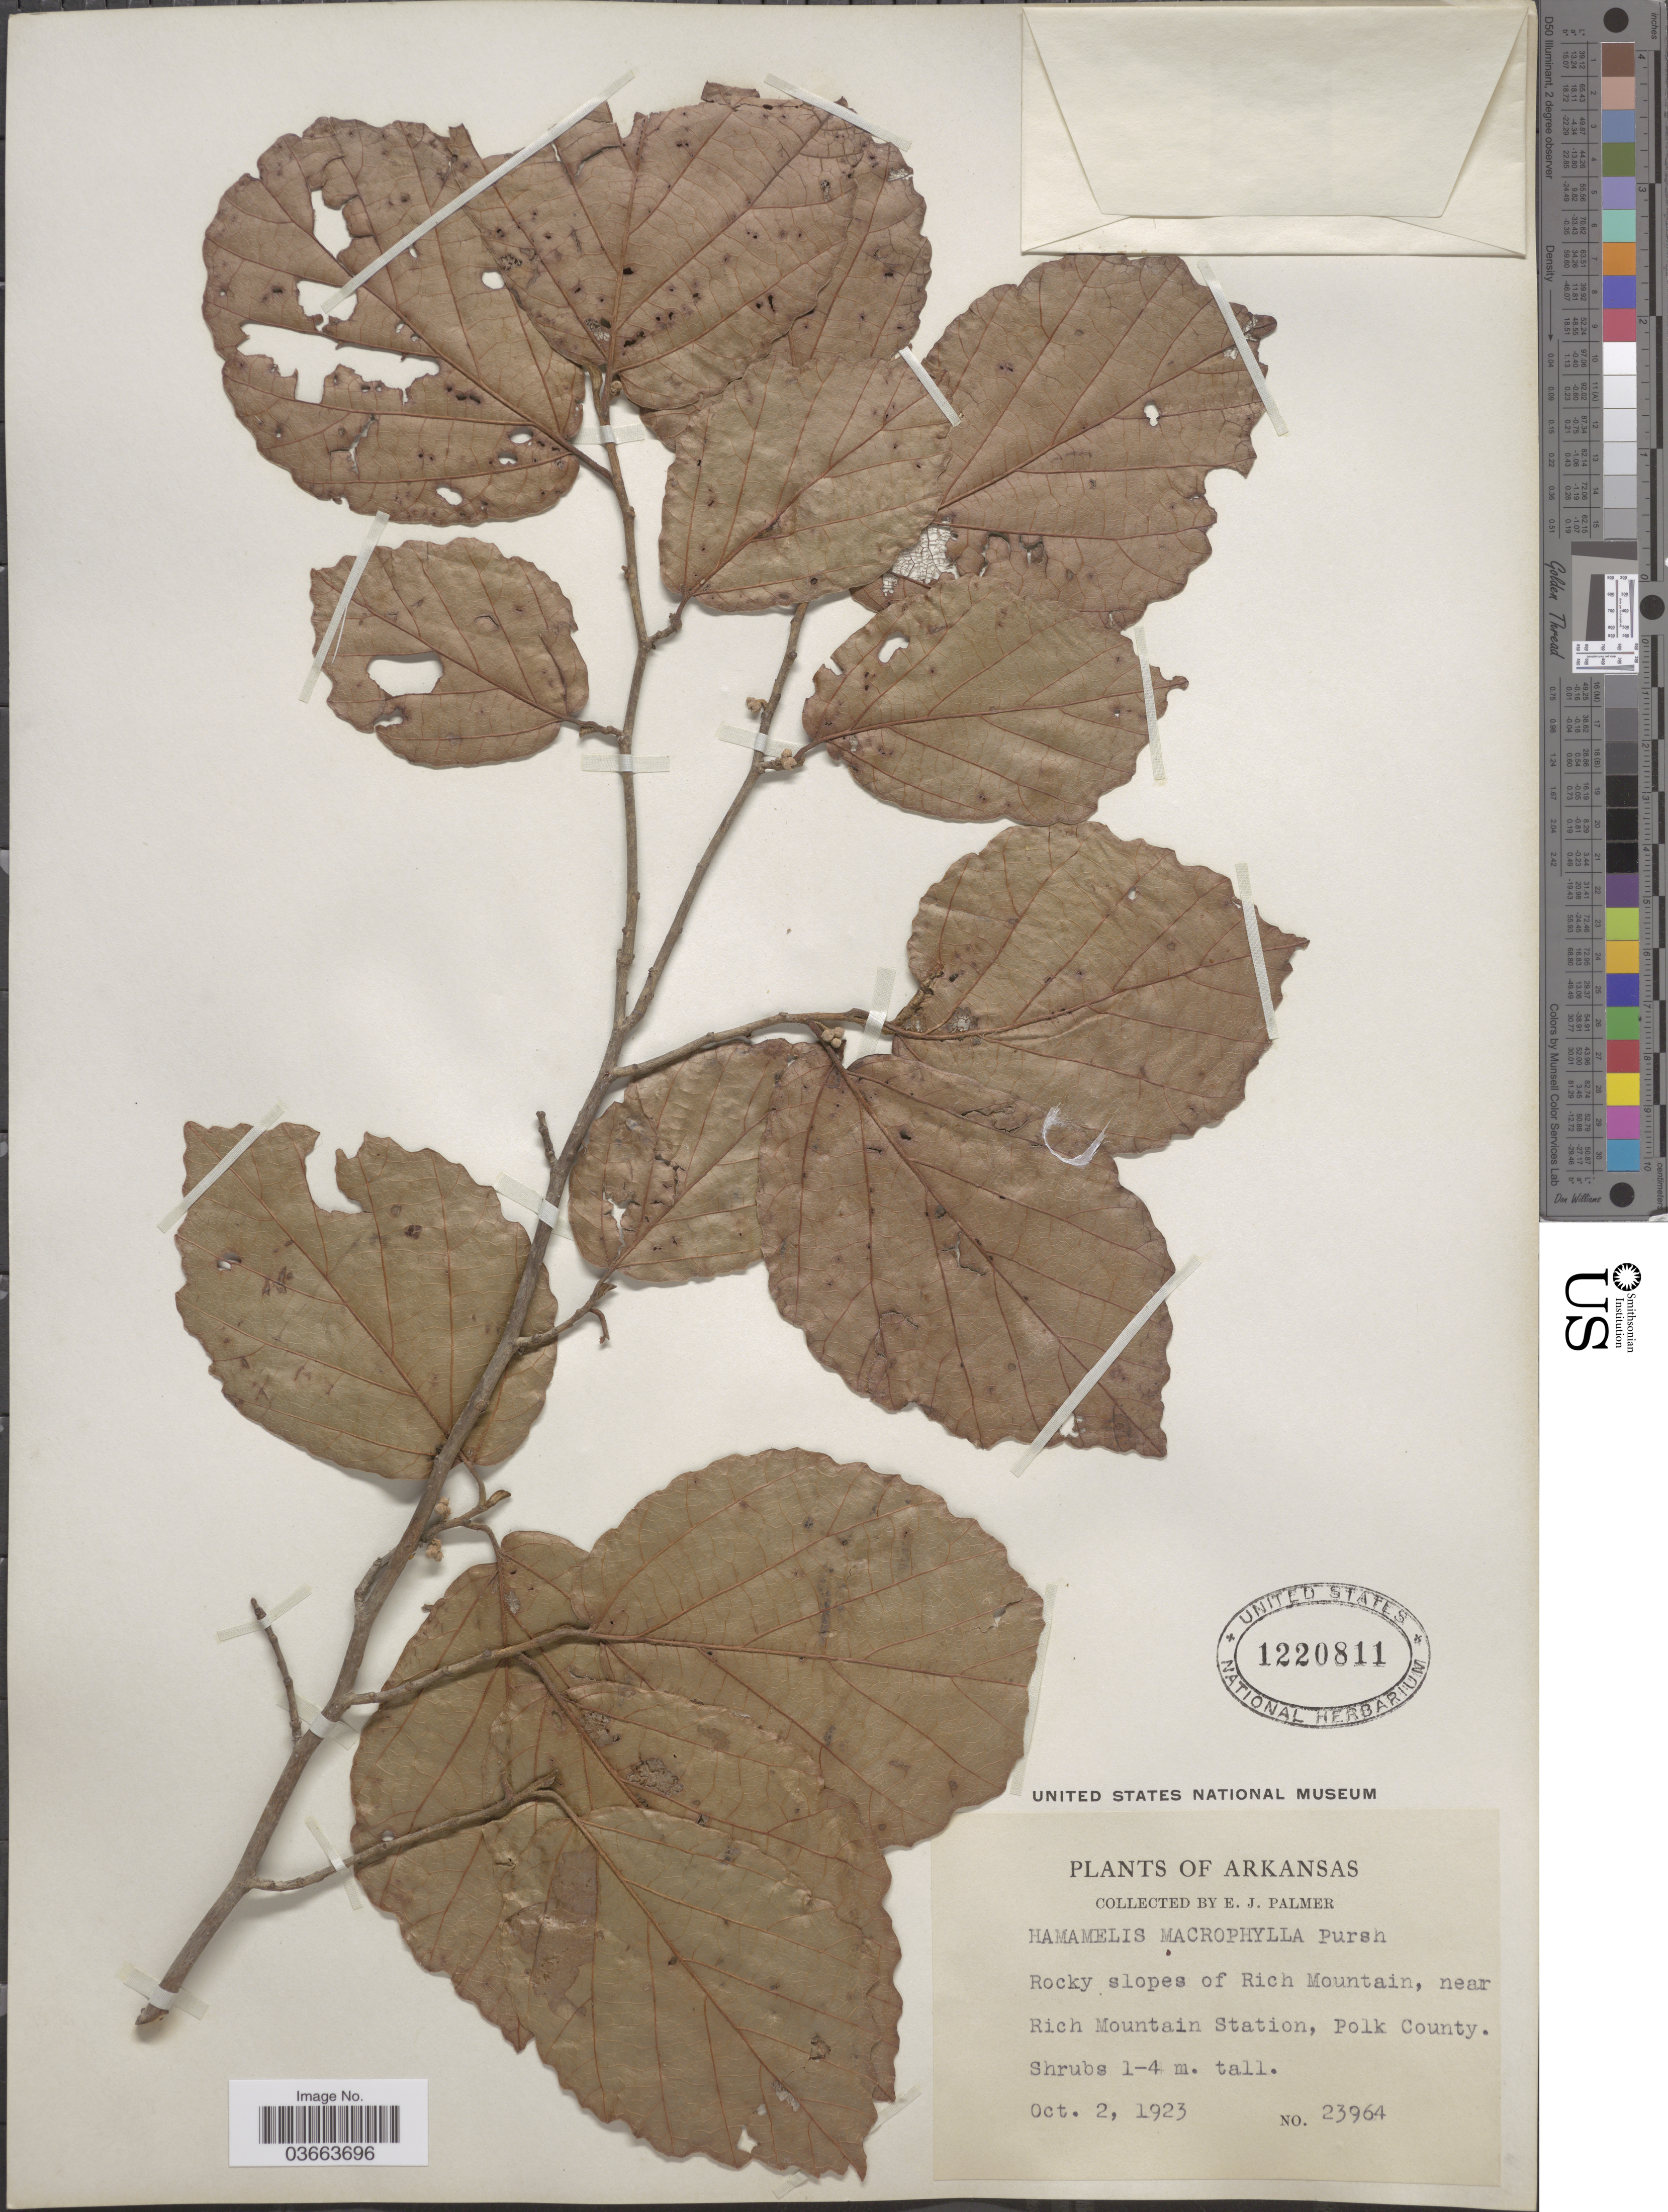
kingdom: Plantae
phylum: Tracheophyta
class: Magnoliopsida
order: Saxifragales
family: Hamamelidaceae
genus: Hamamelis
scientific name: Hamamelis virginiana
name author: L.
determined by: Strong, Mark T., (BOT), Smithsonian Institution - National Museum of Natural History (UNITED STATES)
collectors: E. J. Palmer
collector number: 23964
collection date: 1923-10-02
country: United States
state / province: Arkansas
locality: Rocky slopes of Rich Mountain, near Rich Mountain Station, Polk County.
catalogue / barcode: US 1220811